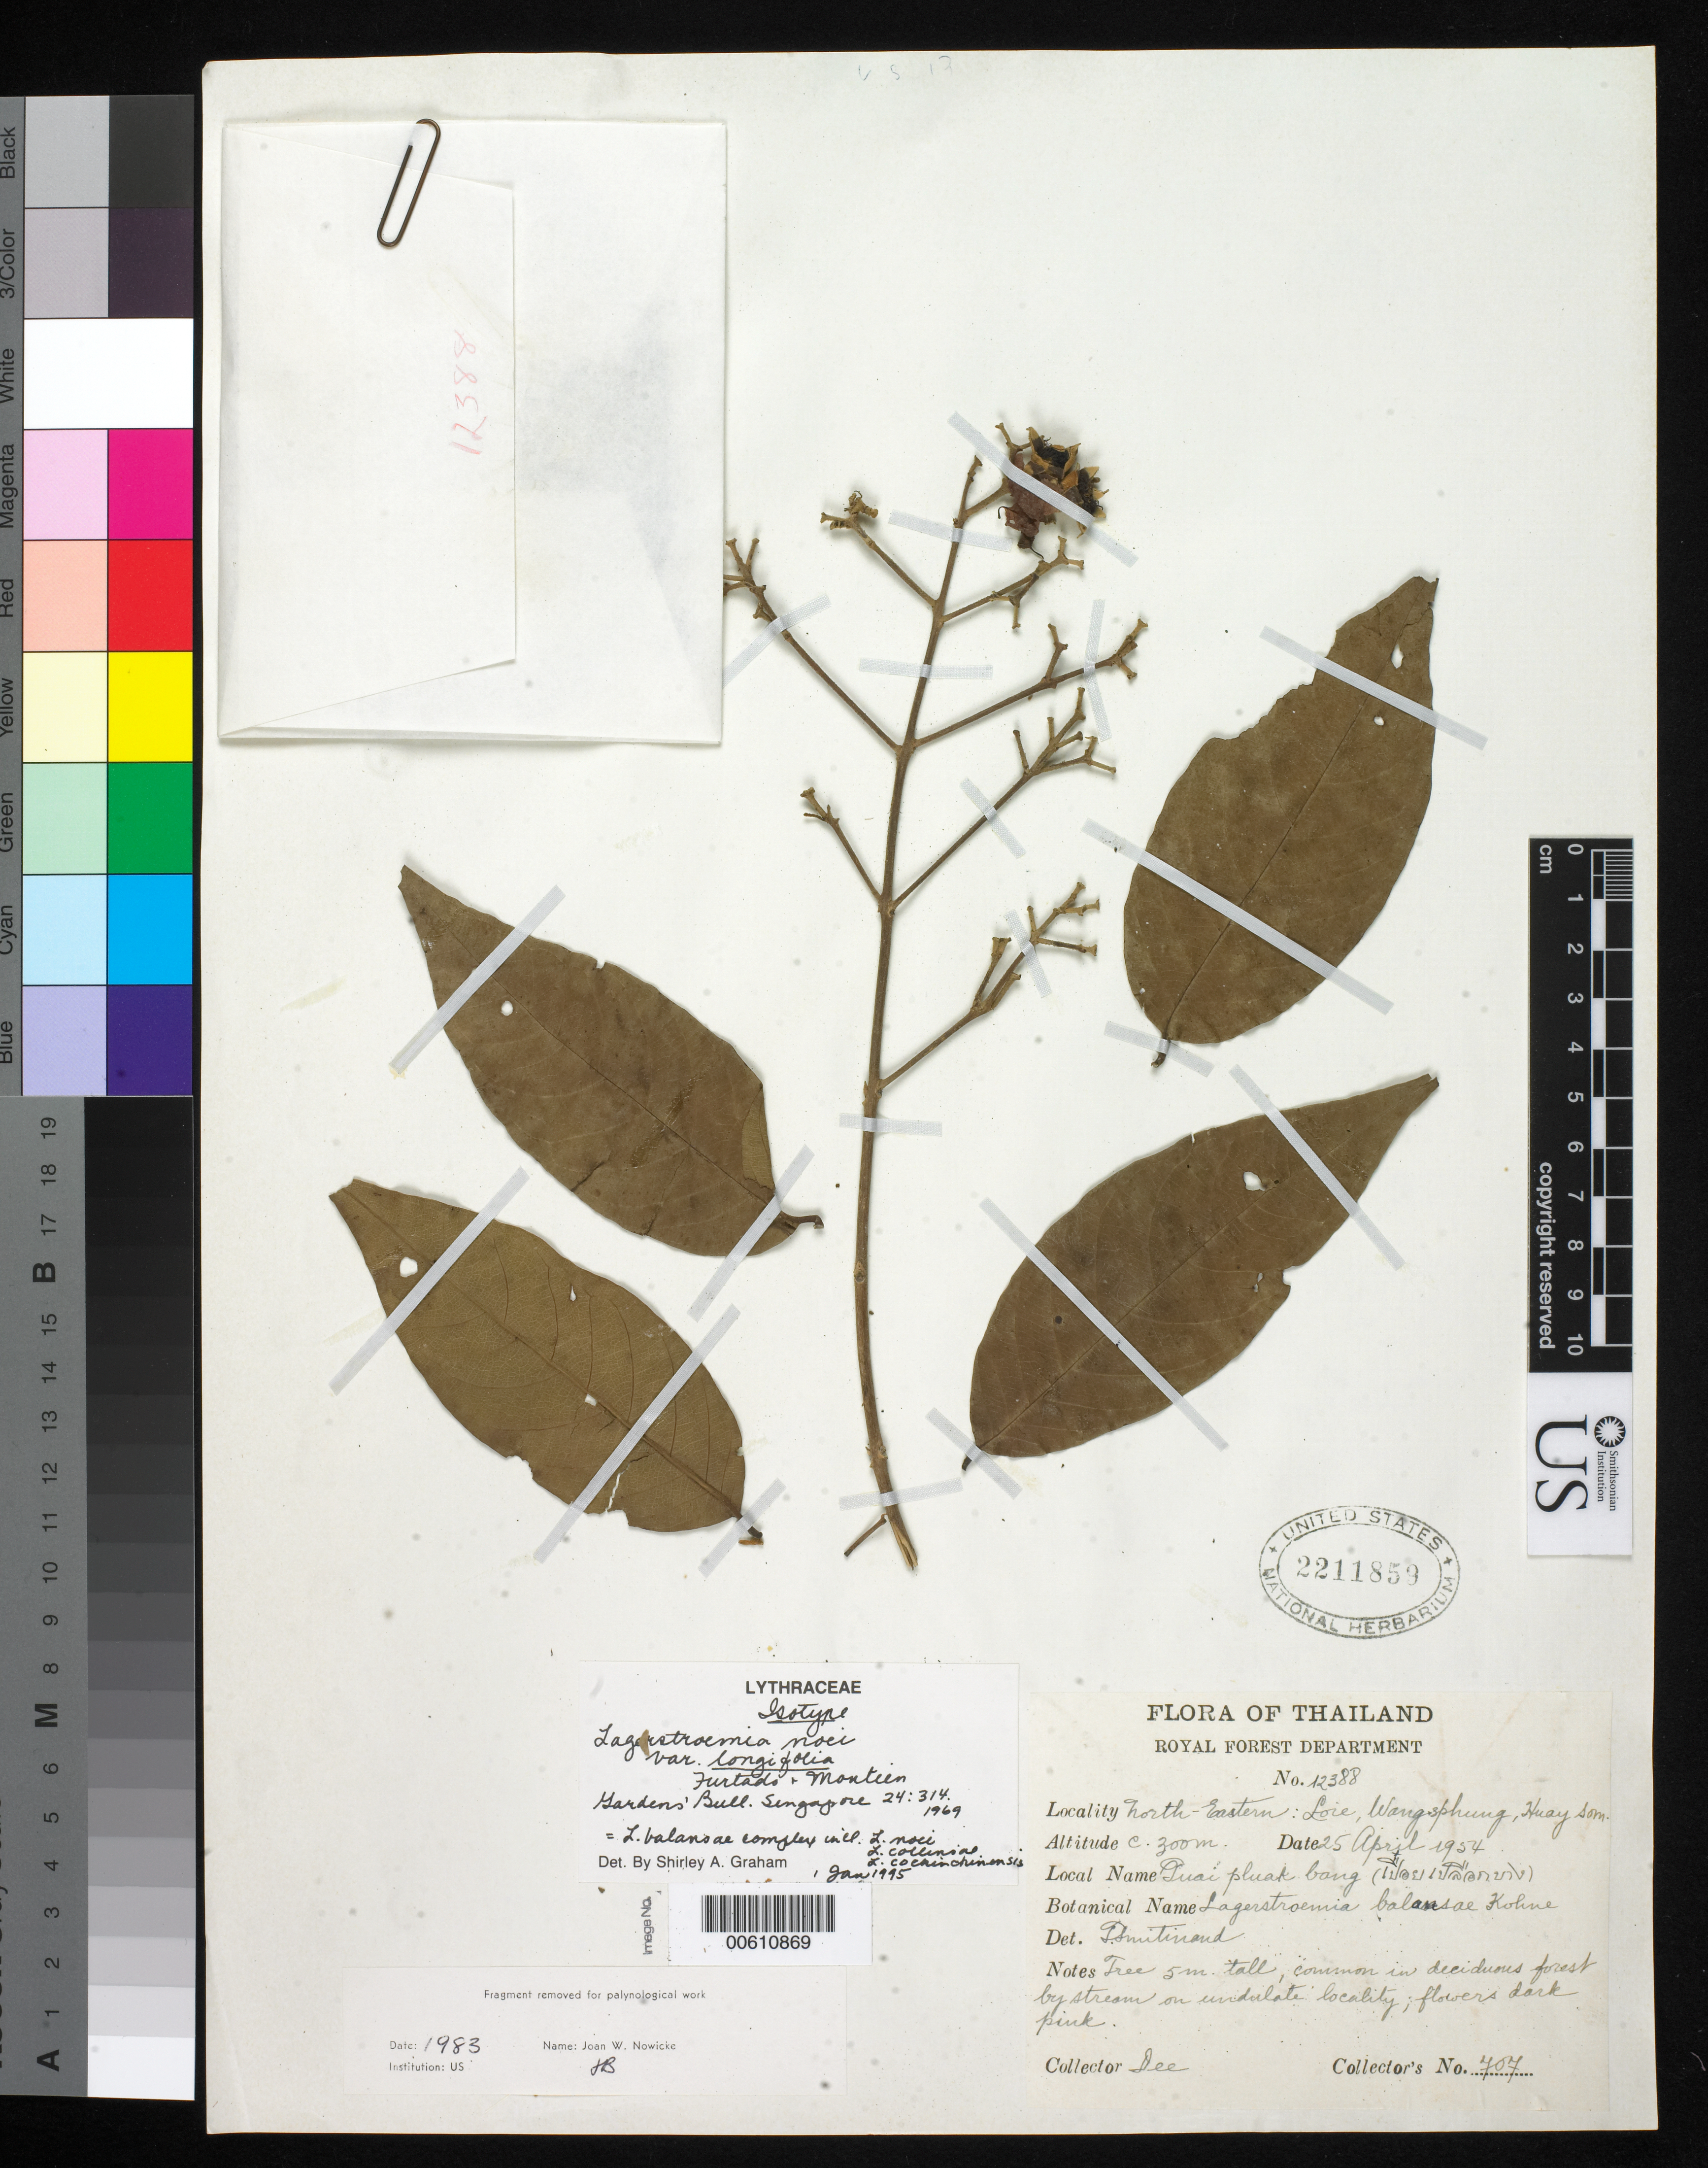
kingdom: Plantae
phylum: Tracheophyta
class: Magnoliopsida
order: Myrtales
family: Lythraceae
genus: Lagerstroemia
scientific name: Lagerstroemia noei var. longifolia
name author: Furtado & Montien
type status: Isotype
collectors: -. Dee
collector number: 707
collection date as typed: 25 Apr 1954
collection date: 1954-04-25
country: Thailand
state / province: Northeastern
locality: Loie, Wangsphung, Huay som.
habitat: Deciduous forest by stream.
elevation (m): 300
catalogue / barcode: US 2211859